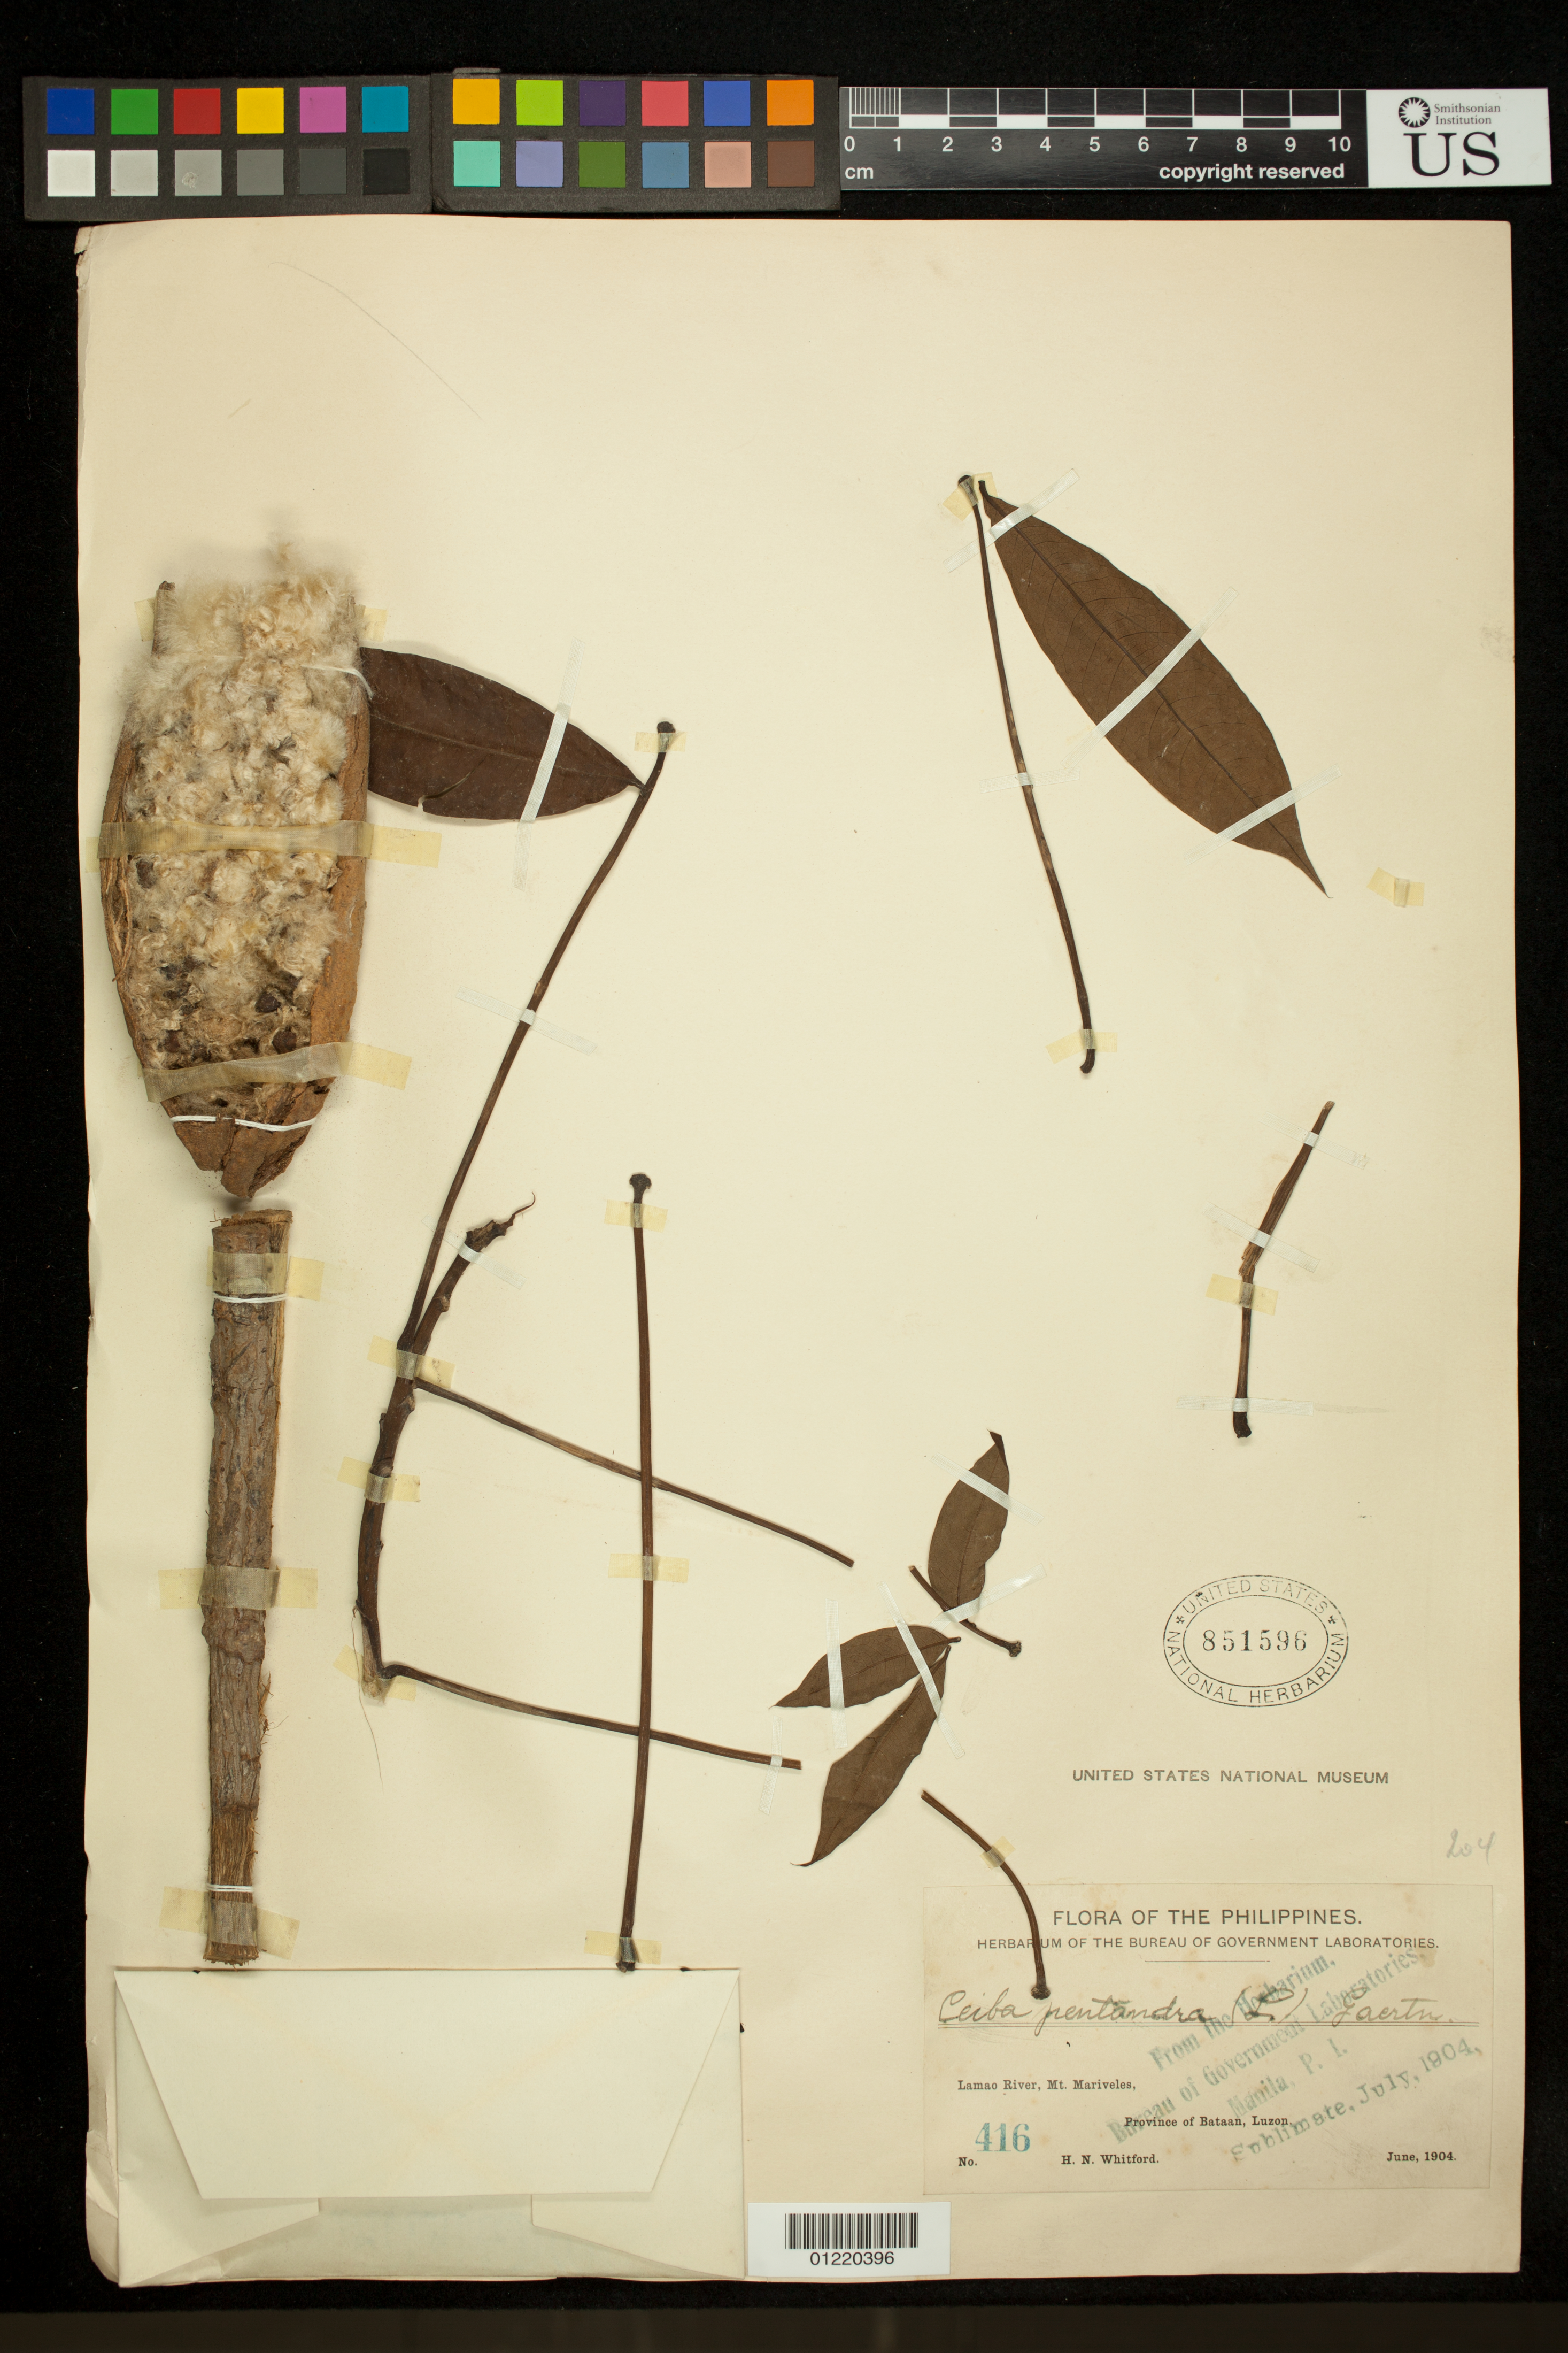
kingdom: Plantae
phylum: Tracheophyta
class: Magnoliopsida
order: Malvales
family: Malvaceae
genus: Ceiba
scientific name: Ceiba pentandra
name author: (L.) Gaertn.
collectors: H. N. Whitford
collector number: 416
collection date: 1904-06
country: Philippines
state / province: Central Luzon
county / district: Bataan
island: Luzon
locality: Lamao River, Mt. Mariveles, Province of Bataan, Luzon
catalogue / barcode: US 851596